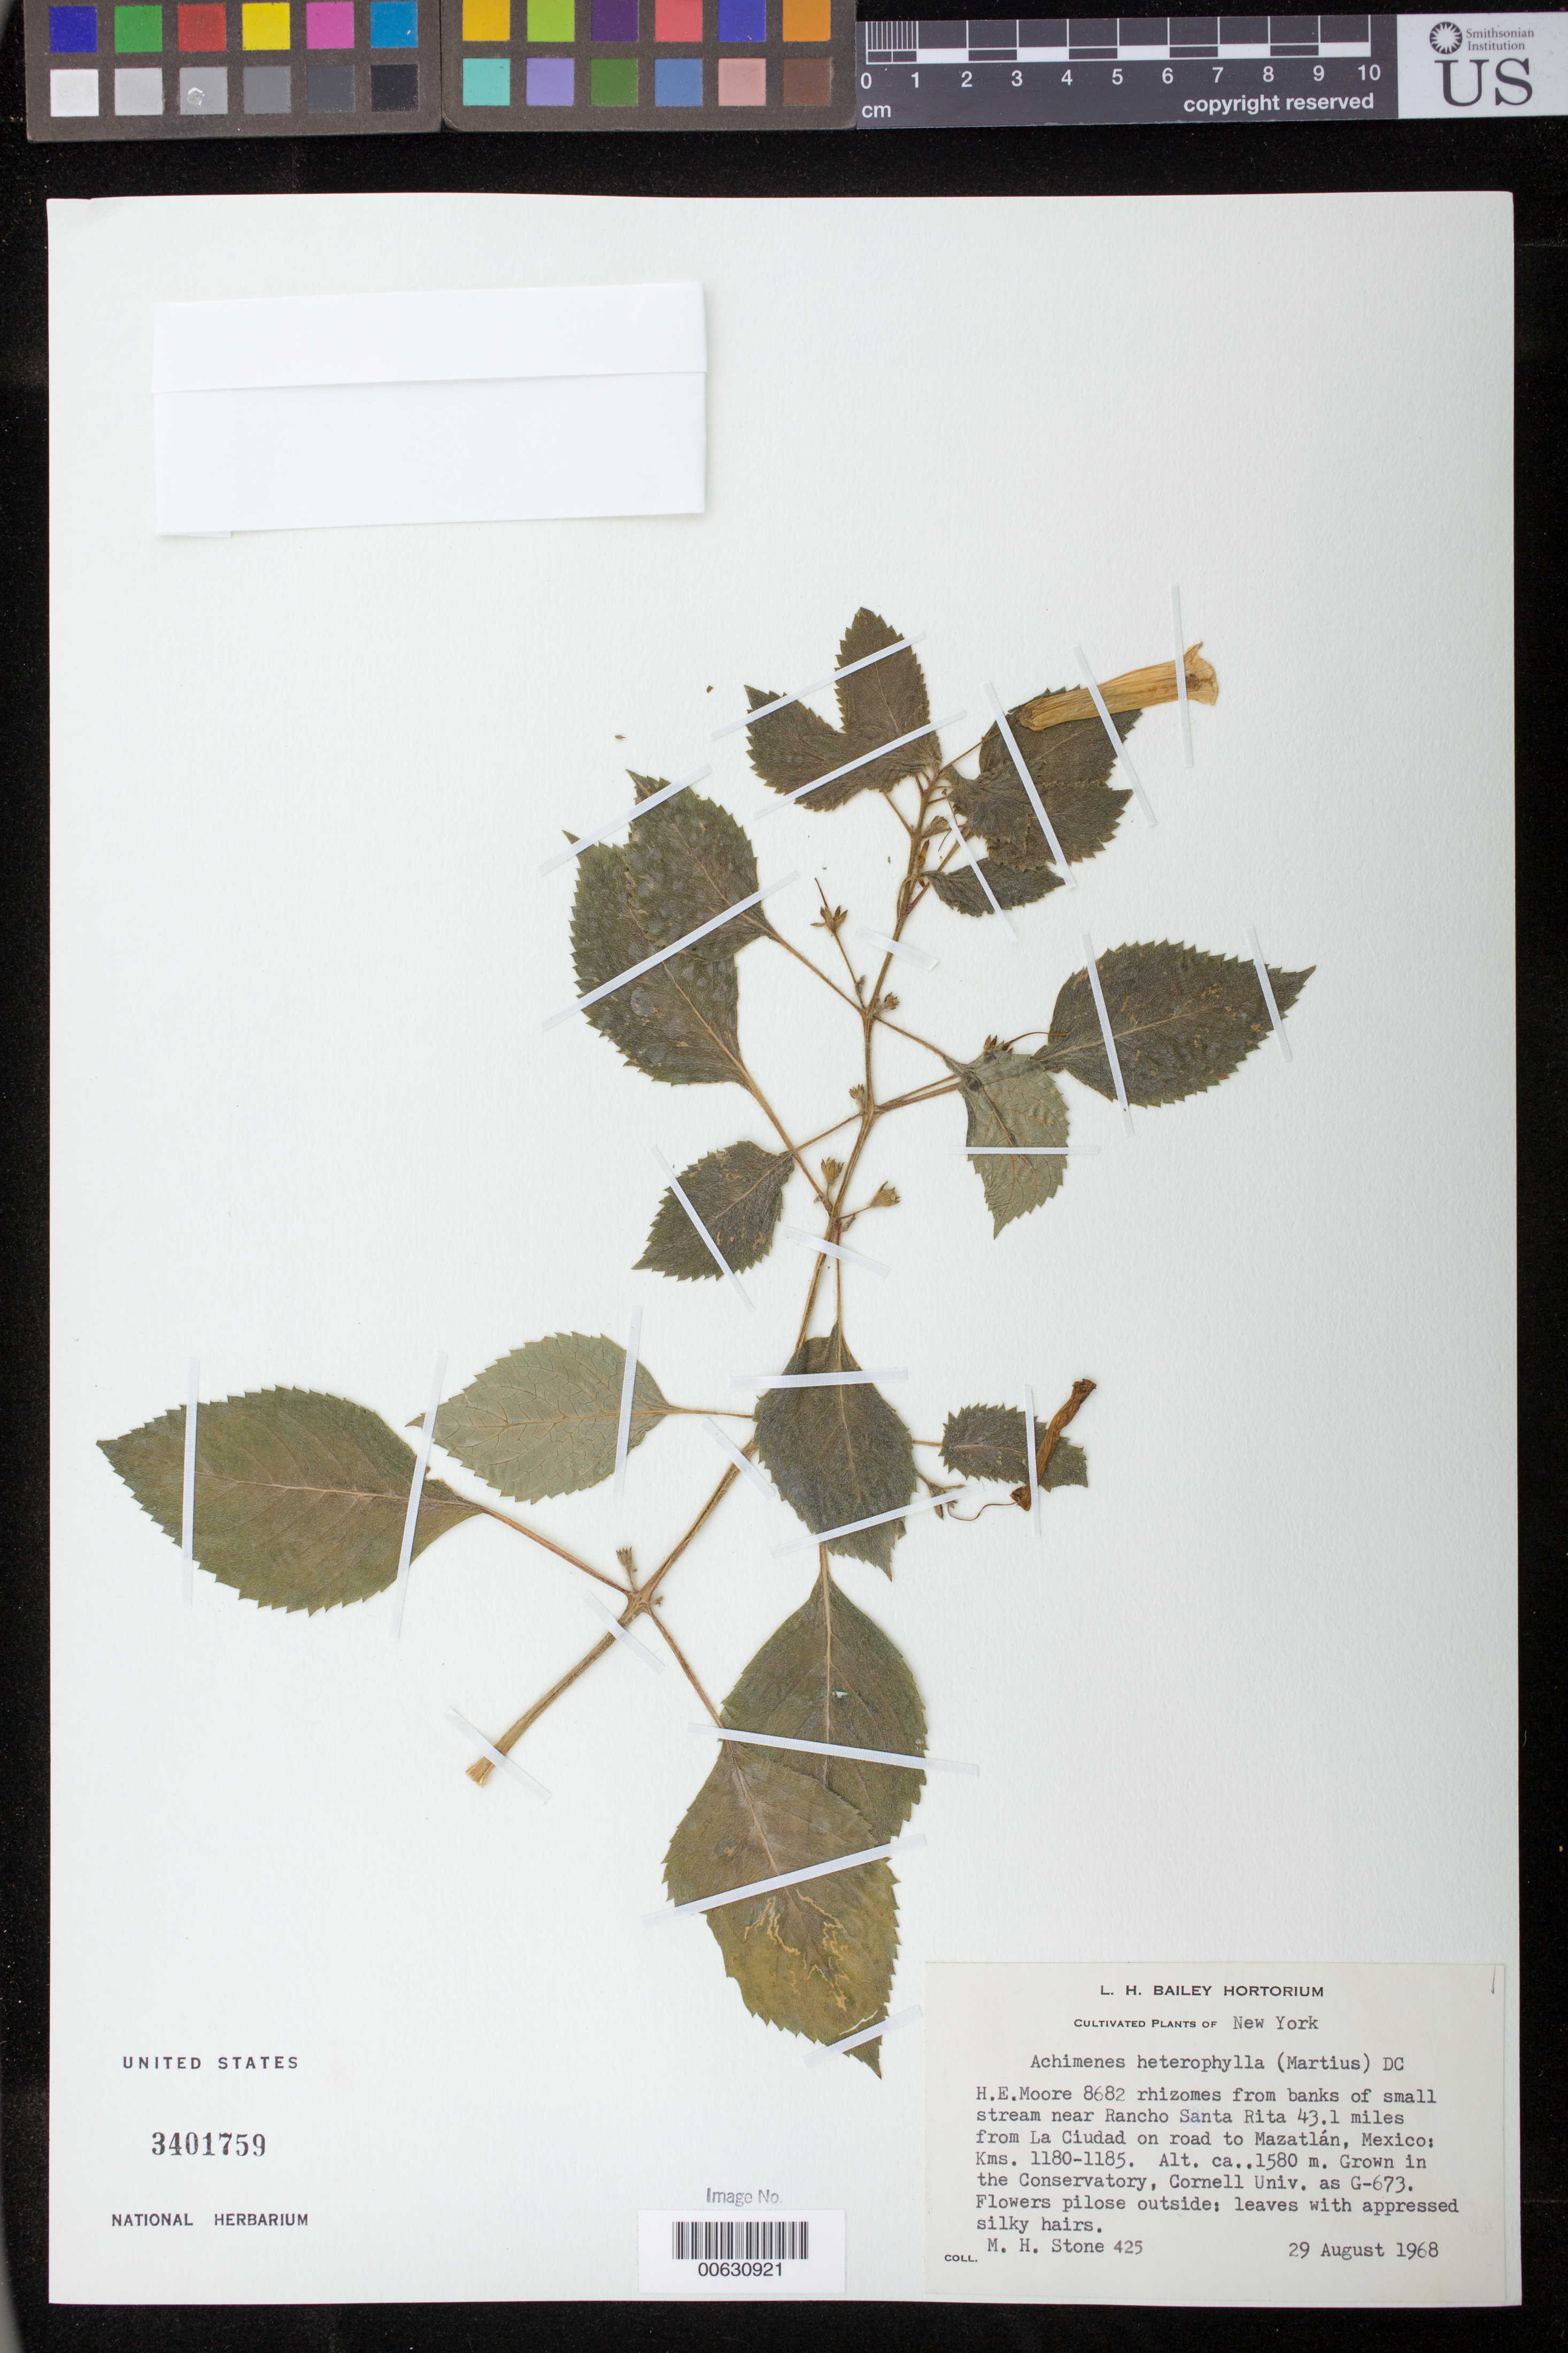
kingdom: Plantae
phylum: Tracheophyta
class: Magnoliopsida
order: Lamiales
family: Gesneriaceae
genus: Achimenes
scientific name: Achimenes heterophylla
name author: (Mart.) DC.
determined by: Skog, Laurence E.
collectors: M. Stone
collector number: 425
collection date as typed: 29 Aug 1968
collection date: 1968-08-29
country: Mexico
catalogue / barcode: US 3401759